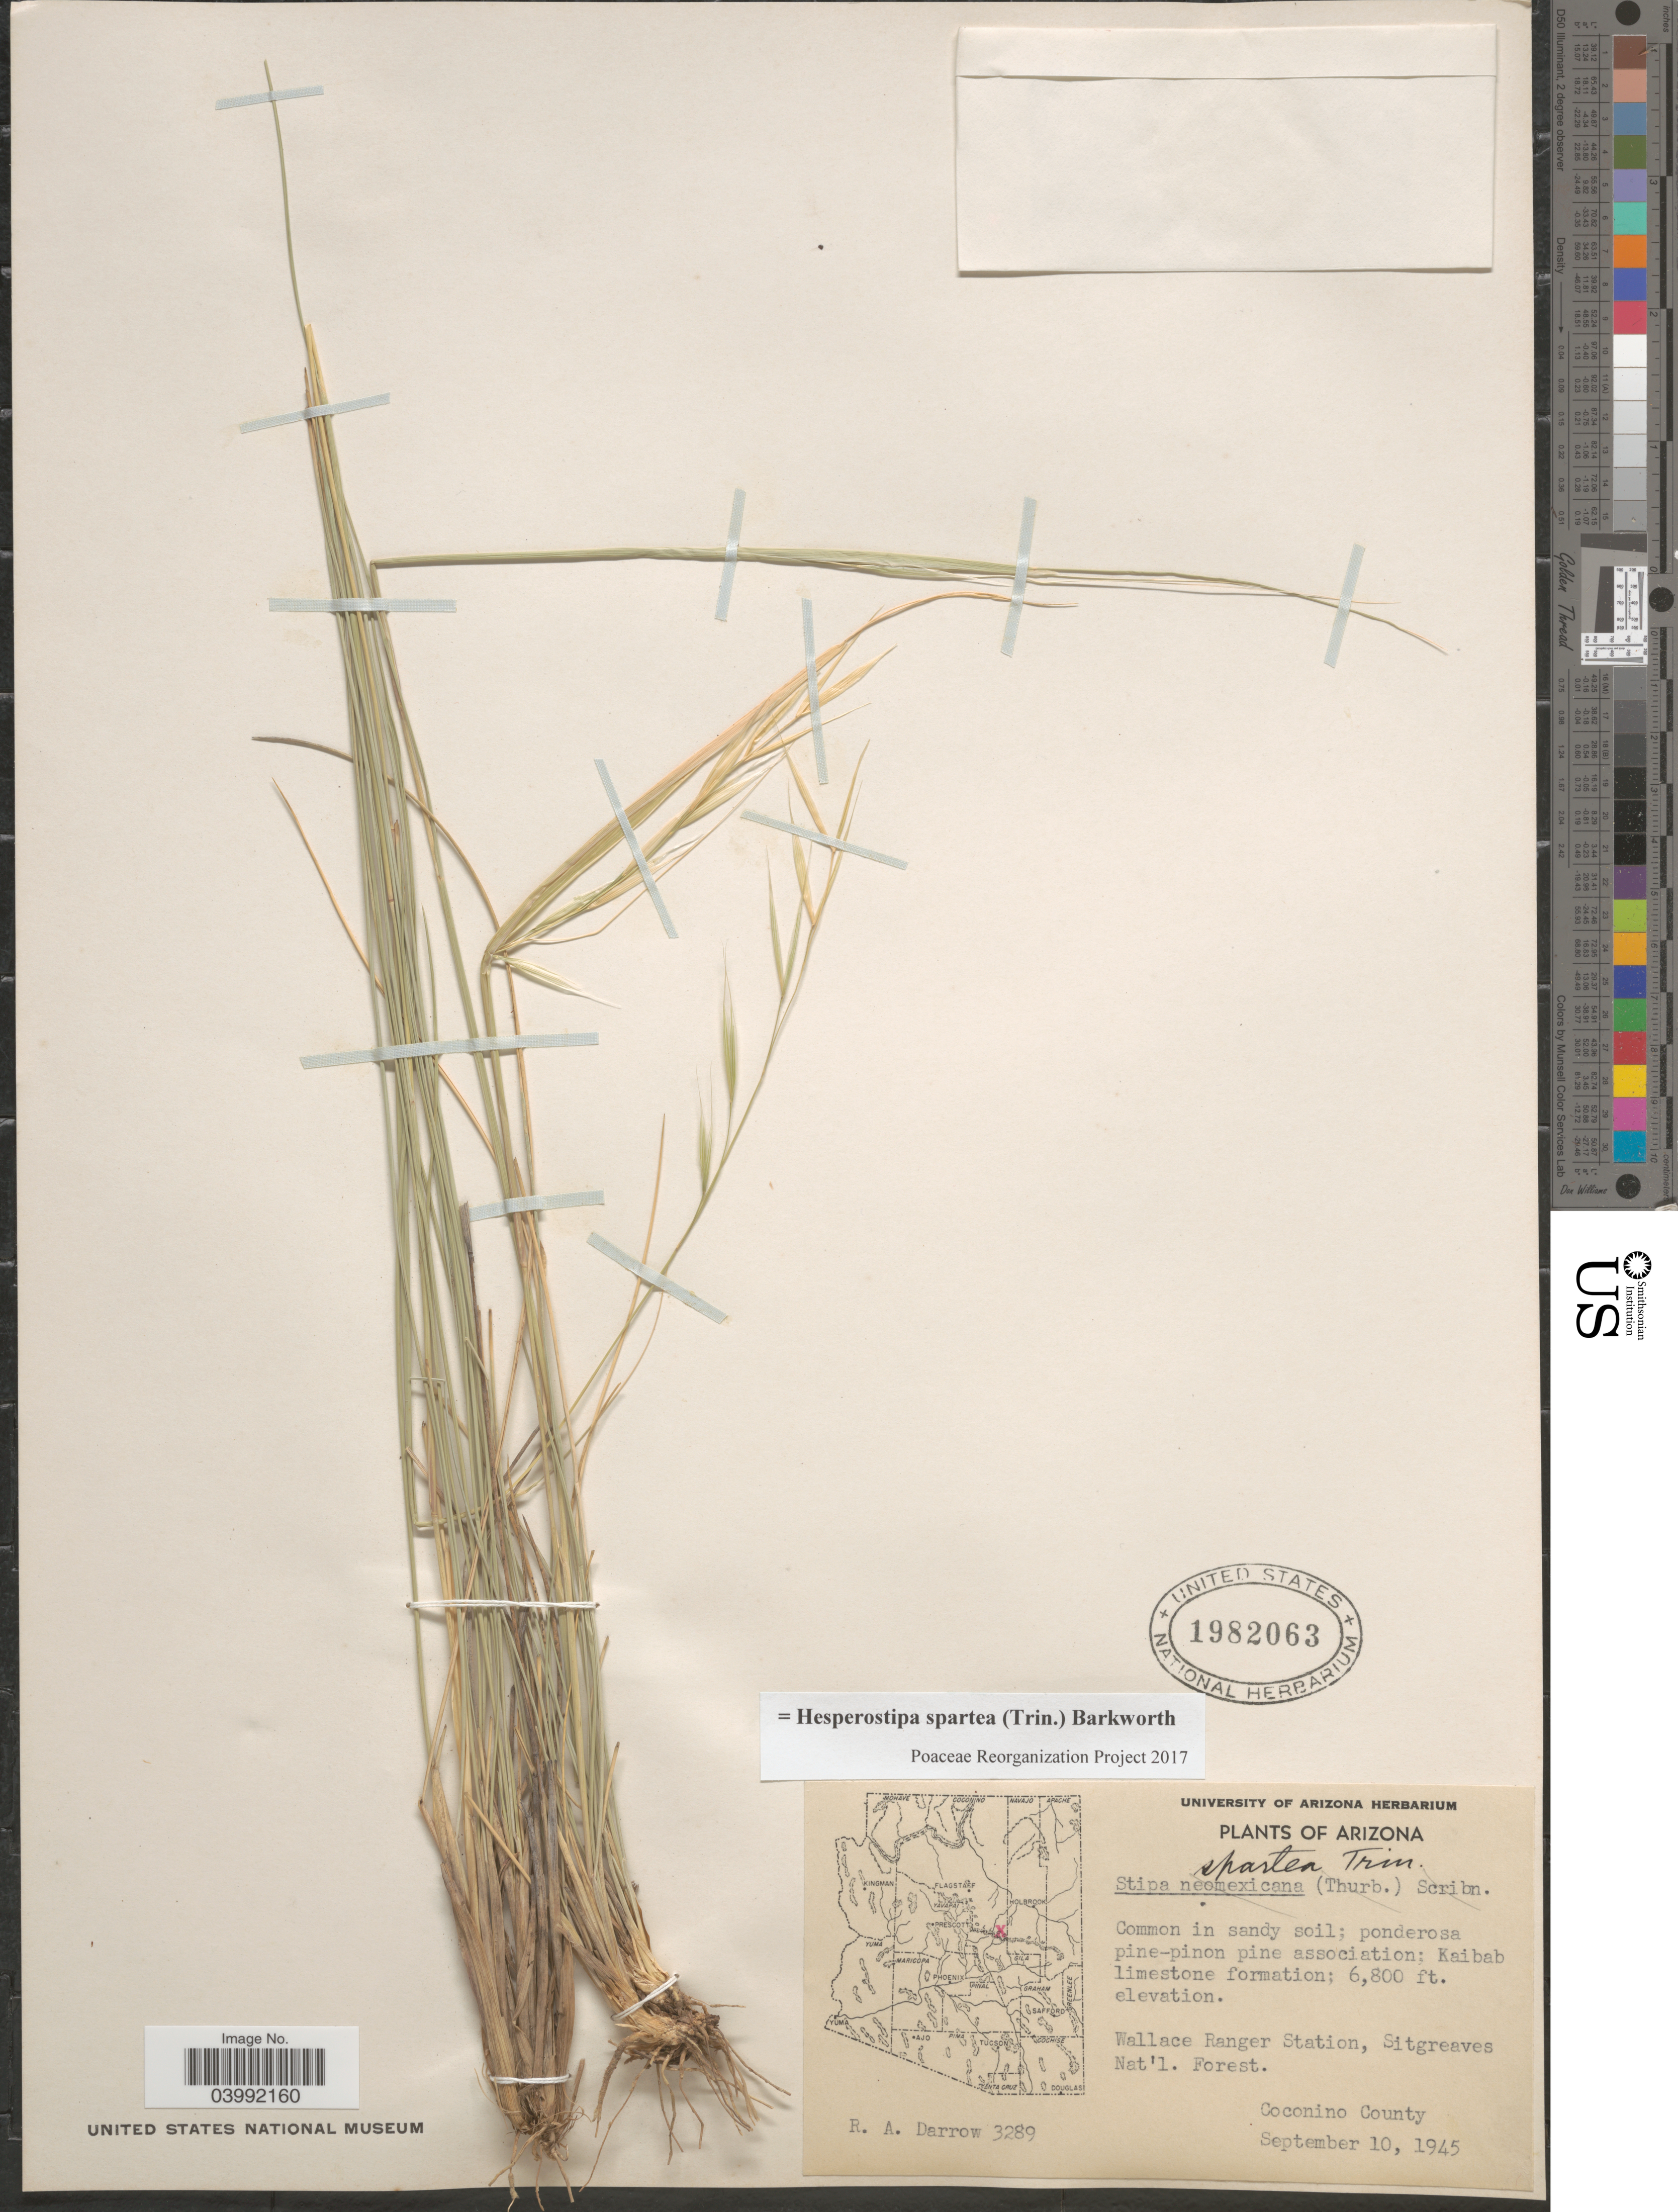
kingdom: Plantae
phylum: Tracheophyta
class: Liliopsida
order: Poales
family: Poaceae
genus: Hesperostipa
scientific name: Hesperostipa spartea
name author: (Trin.) Barkworth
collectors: R. A. Darrow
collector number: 3289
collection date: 1945-09-10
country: United States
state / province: Arizona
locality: Kaibab limestone formation. Wallace Ranger Station, Sitgreaves Nat'l. Forest. Coconino County.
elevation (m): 2073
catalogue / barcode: US 1982063